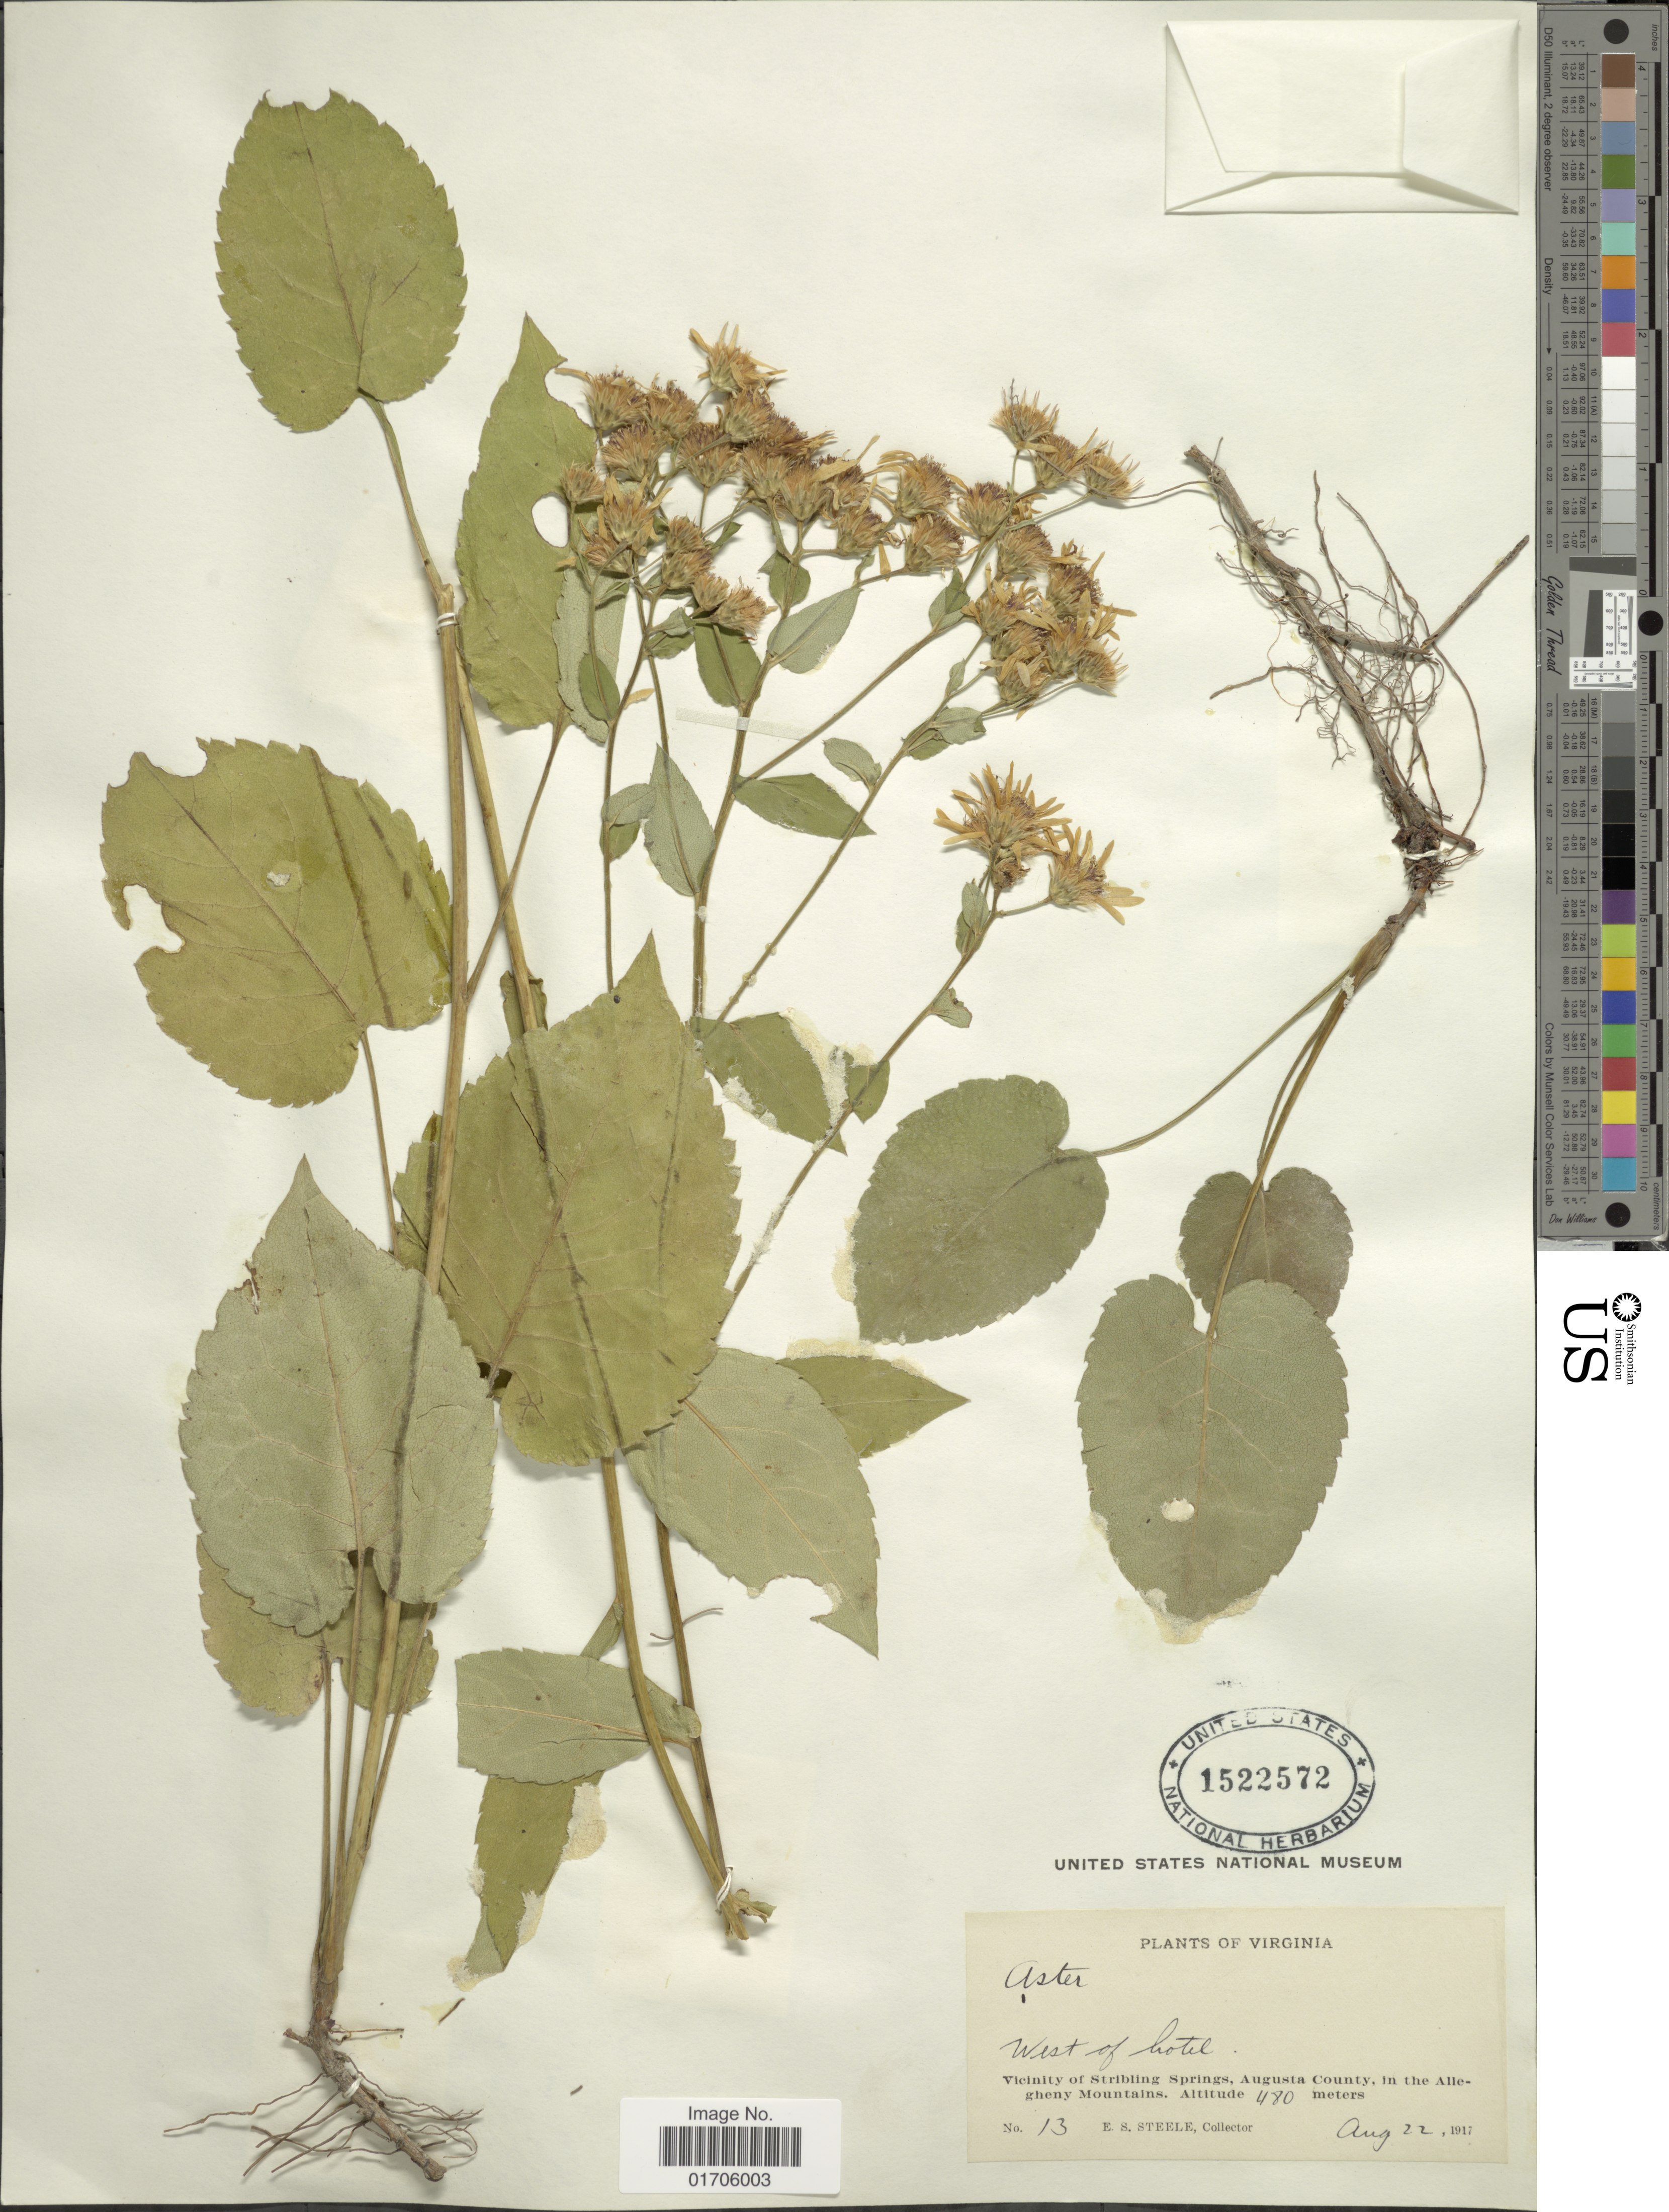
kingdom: Plantae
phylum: Tracheophyta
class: Magnoliopsida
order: Asterales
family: Asteraceae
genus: Eurybia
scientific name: Eurybia sp.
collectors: E. Steele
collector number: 13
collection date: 1917-08-22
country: United States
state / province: Virginia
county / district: Augusta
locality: Virginia. West of hotel. Vicinity of Stribling Springs, Augusta County, in the Allegheny Mountains.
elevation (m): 480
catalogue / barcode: US 1522572